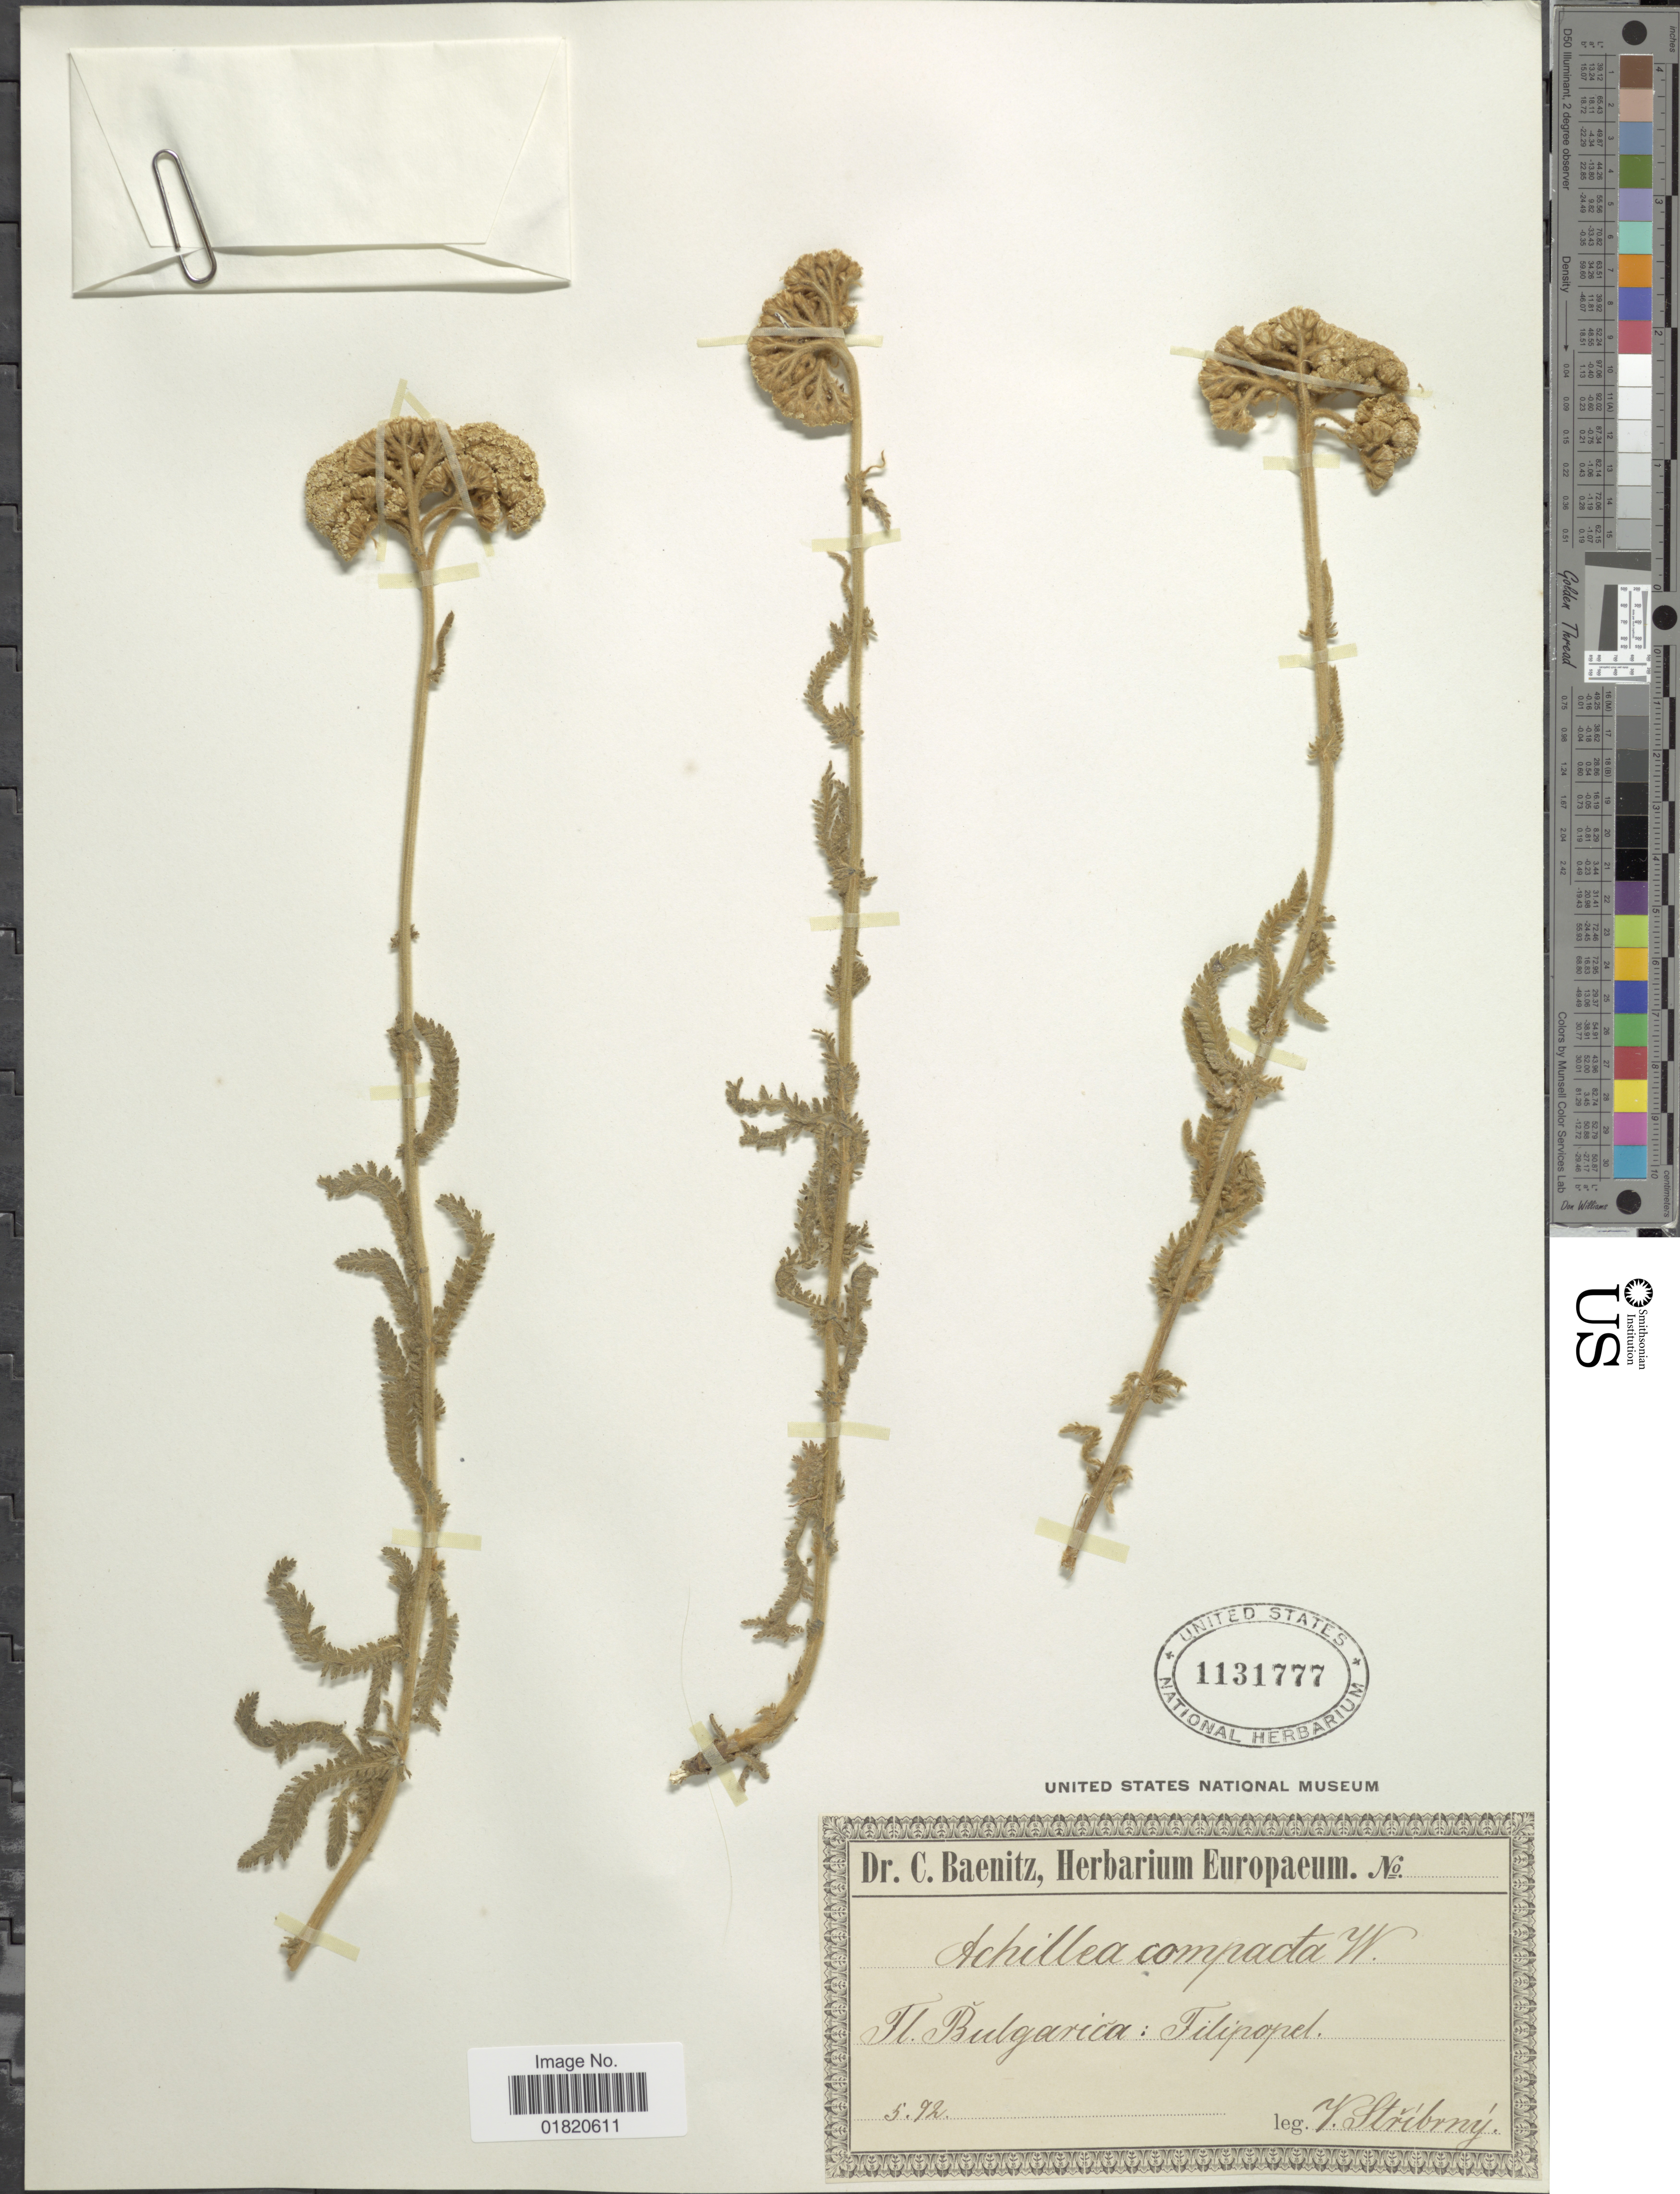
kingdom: Plantae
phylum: Tracheophyta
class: Magnoliopsida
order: Asterales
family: Asteraceae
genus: Achillea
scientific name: Achillea compacta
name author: Willd.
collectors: V. Stribrny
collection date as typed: Transcribed d/m/y: /5/92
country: Bulgaria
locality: Filipopel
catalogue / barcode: US 1131777